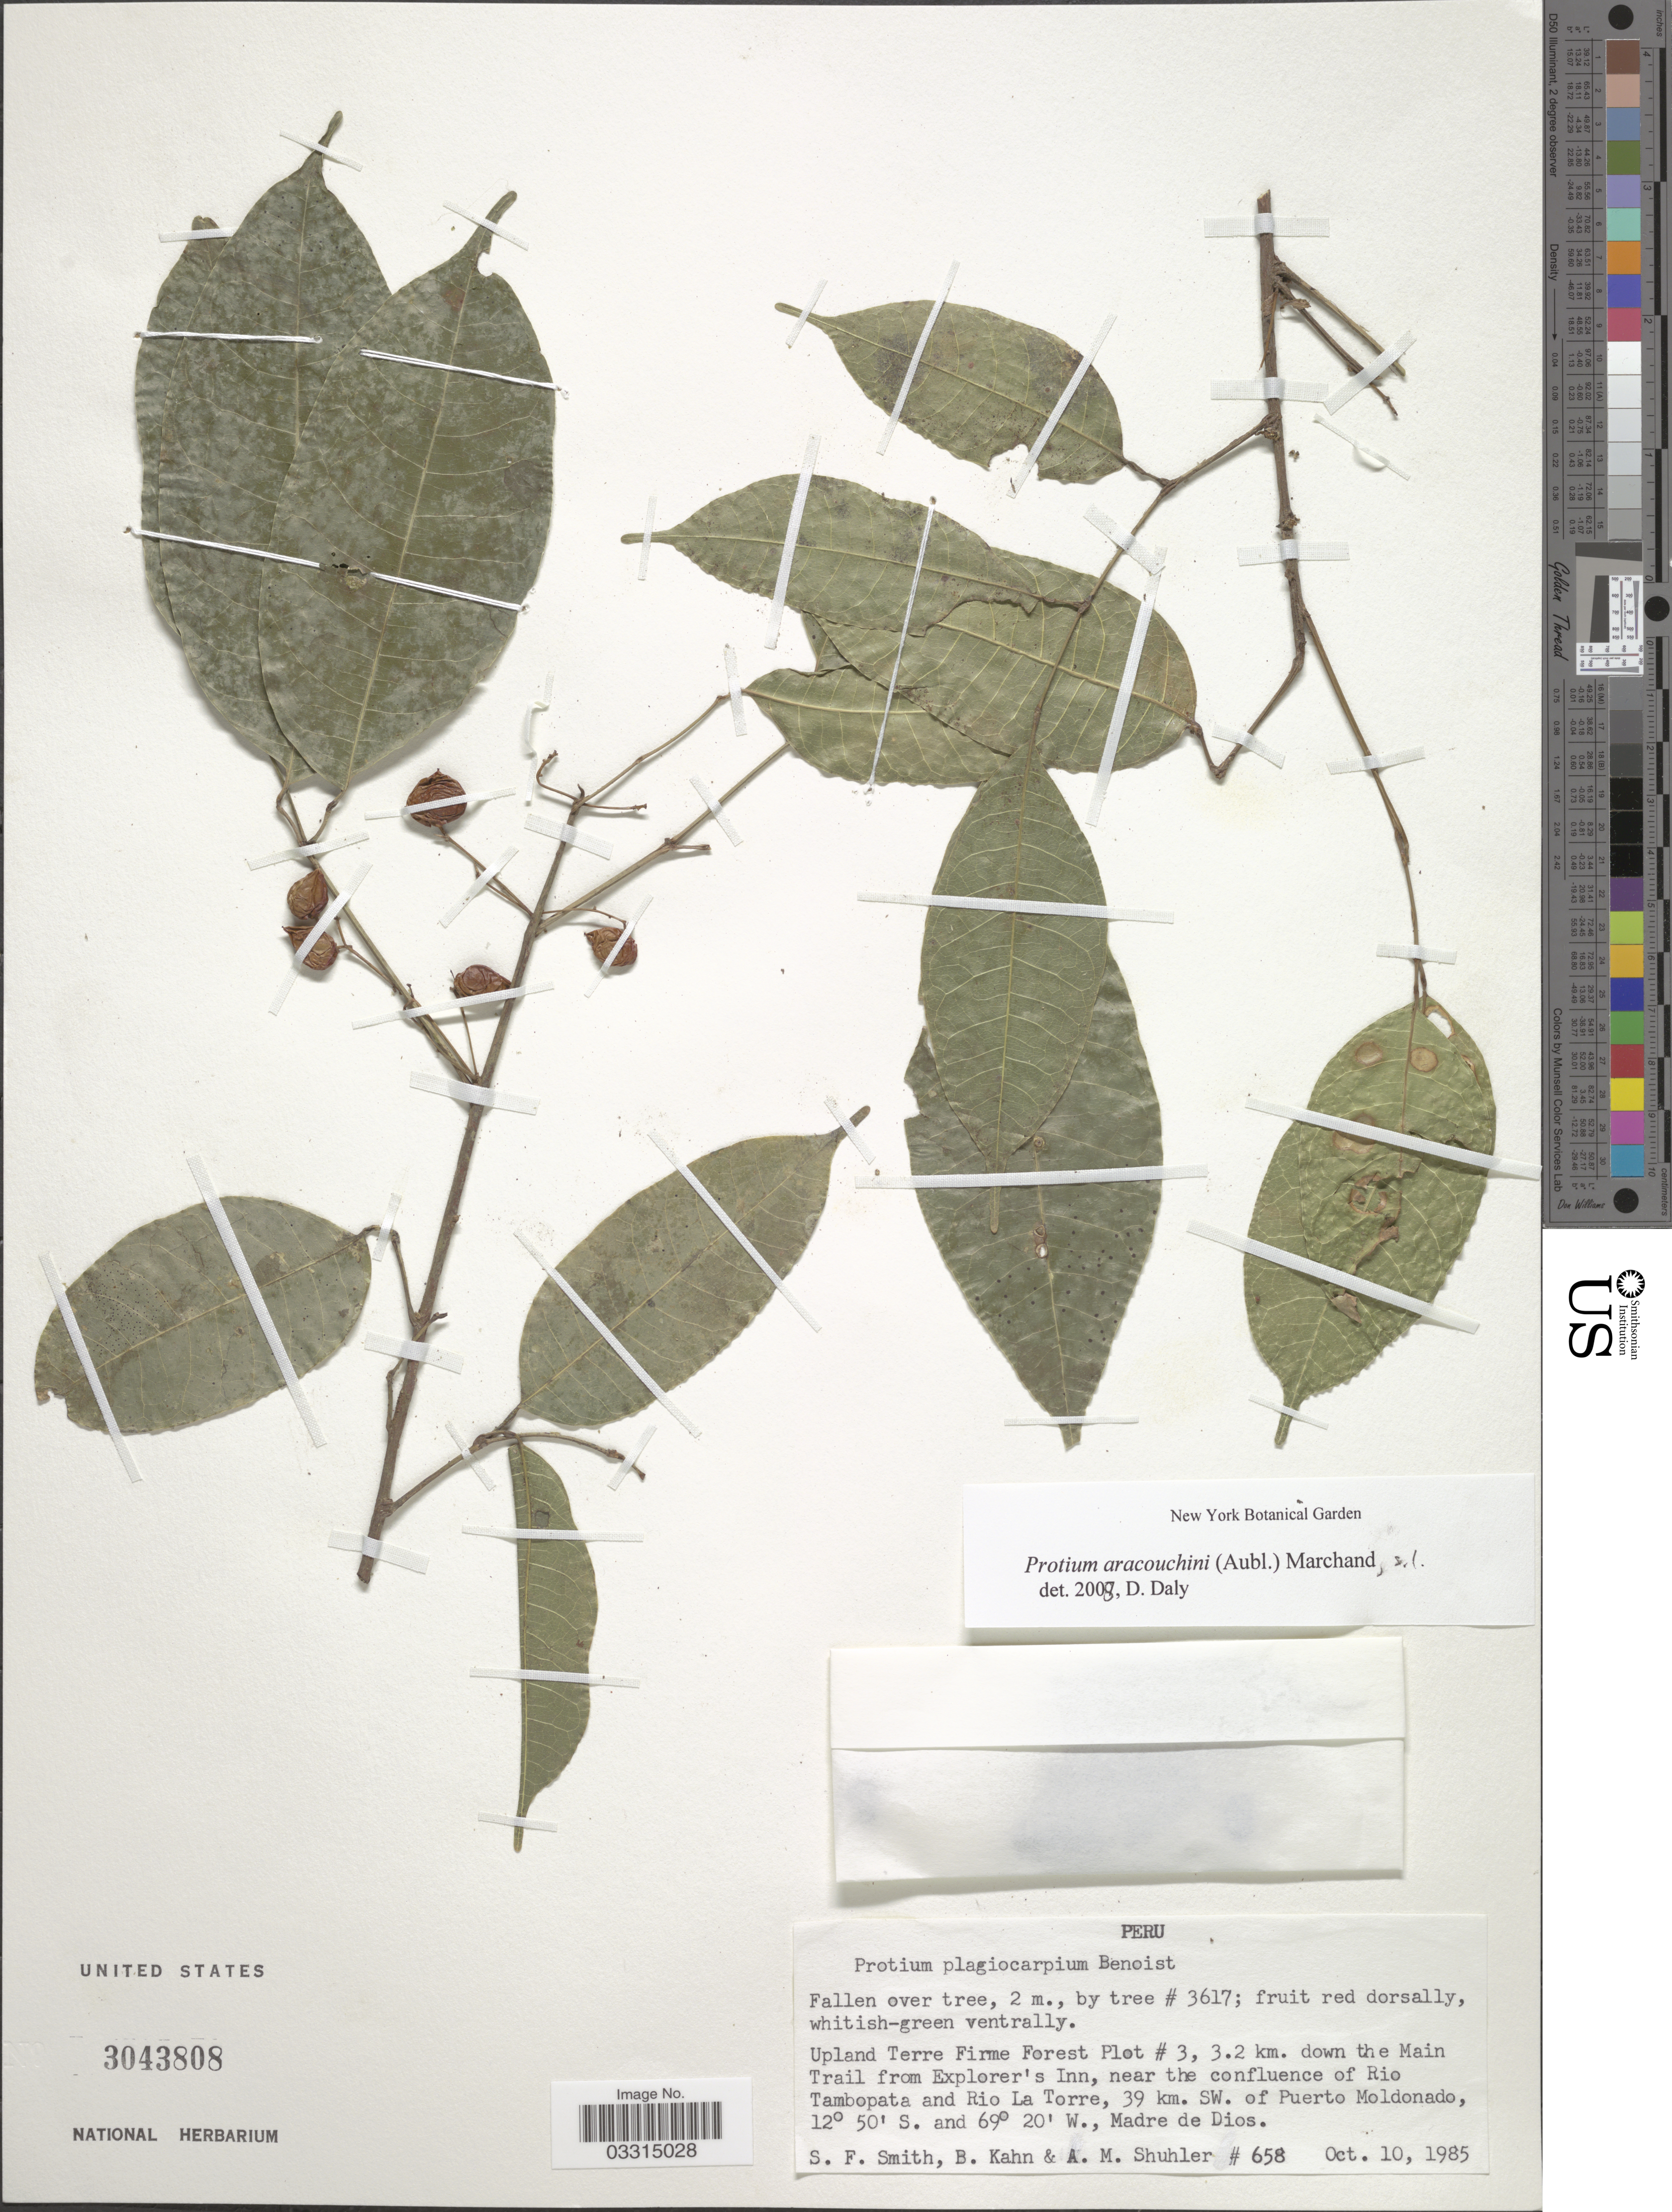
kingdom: Plantae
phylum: Tracheophyta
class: Magnoliopsida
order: Sapindales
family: Burseraceae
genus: Protium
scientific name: Protium aracouchini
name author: (Aubl.) Marchand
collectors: S.F. Smith, B. Kahn & A. Shuhler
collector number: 658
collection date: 1985-10-10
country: Peru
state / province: Madre de Dios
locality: Upland Terre Firme Forest Plot # 3, 3.2 km. down the Main Trail from Explorer's Inn, near the confluence of Rio Tambopata and Rio La Torre, 39 km. SW. of Puerto Moldonado.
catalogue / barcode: US 3043808